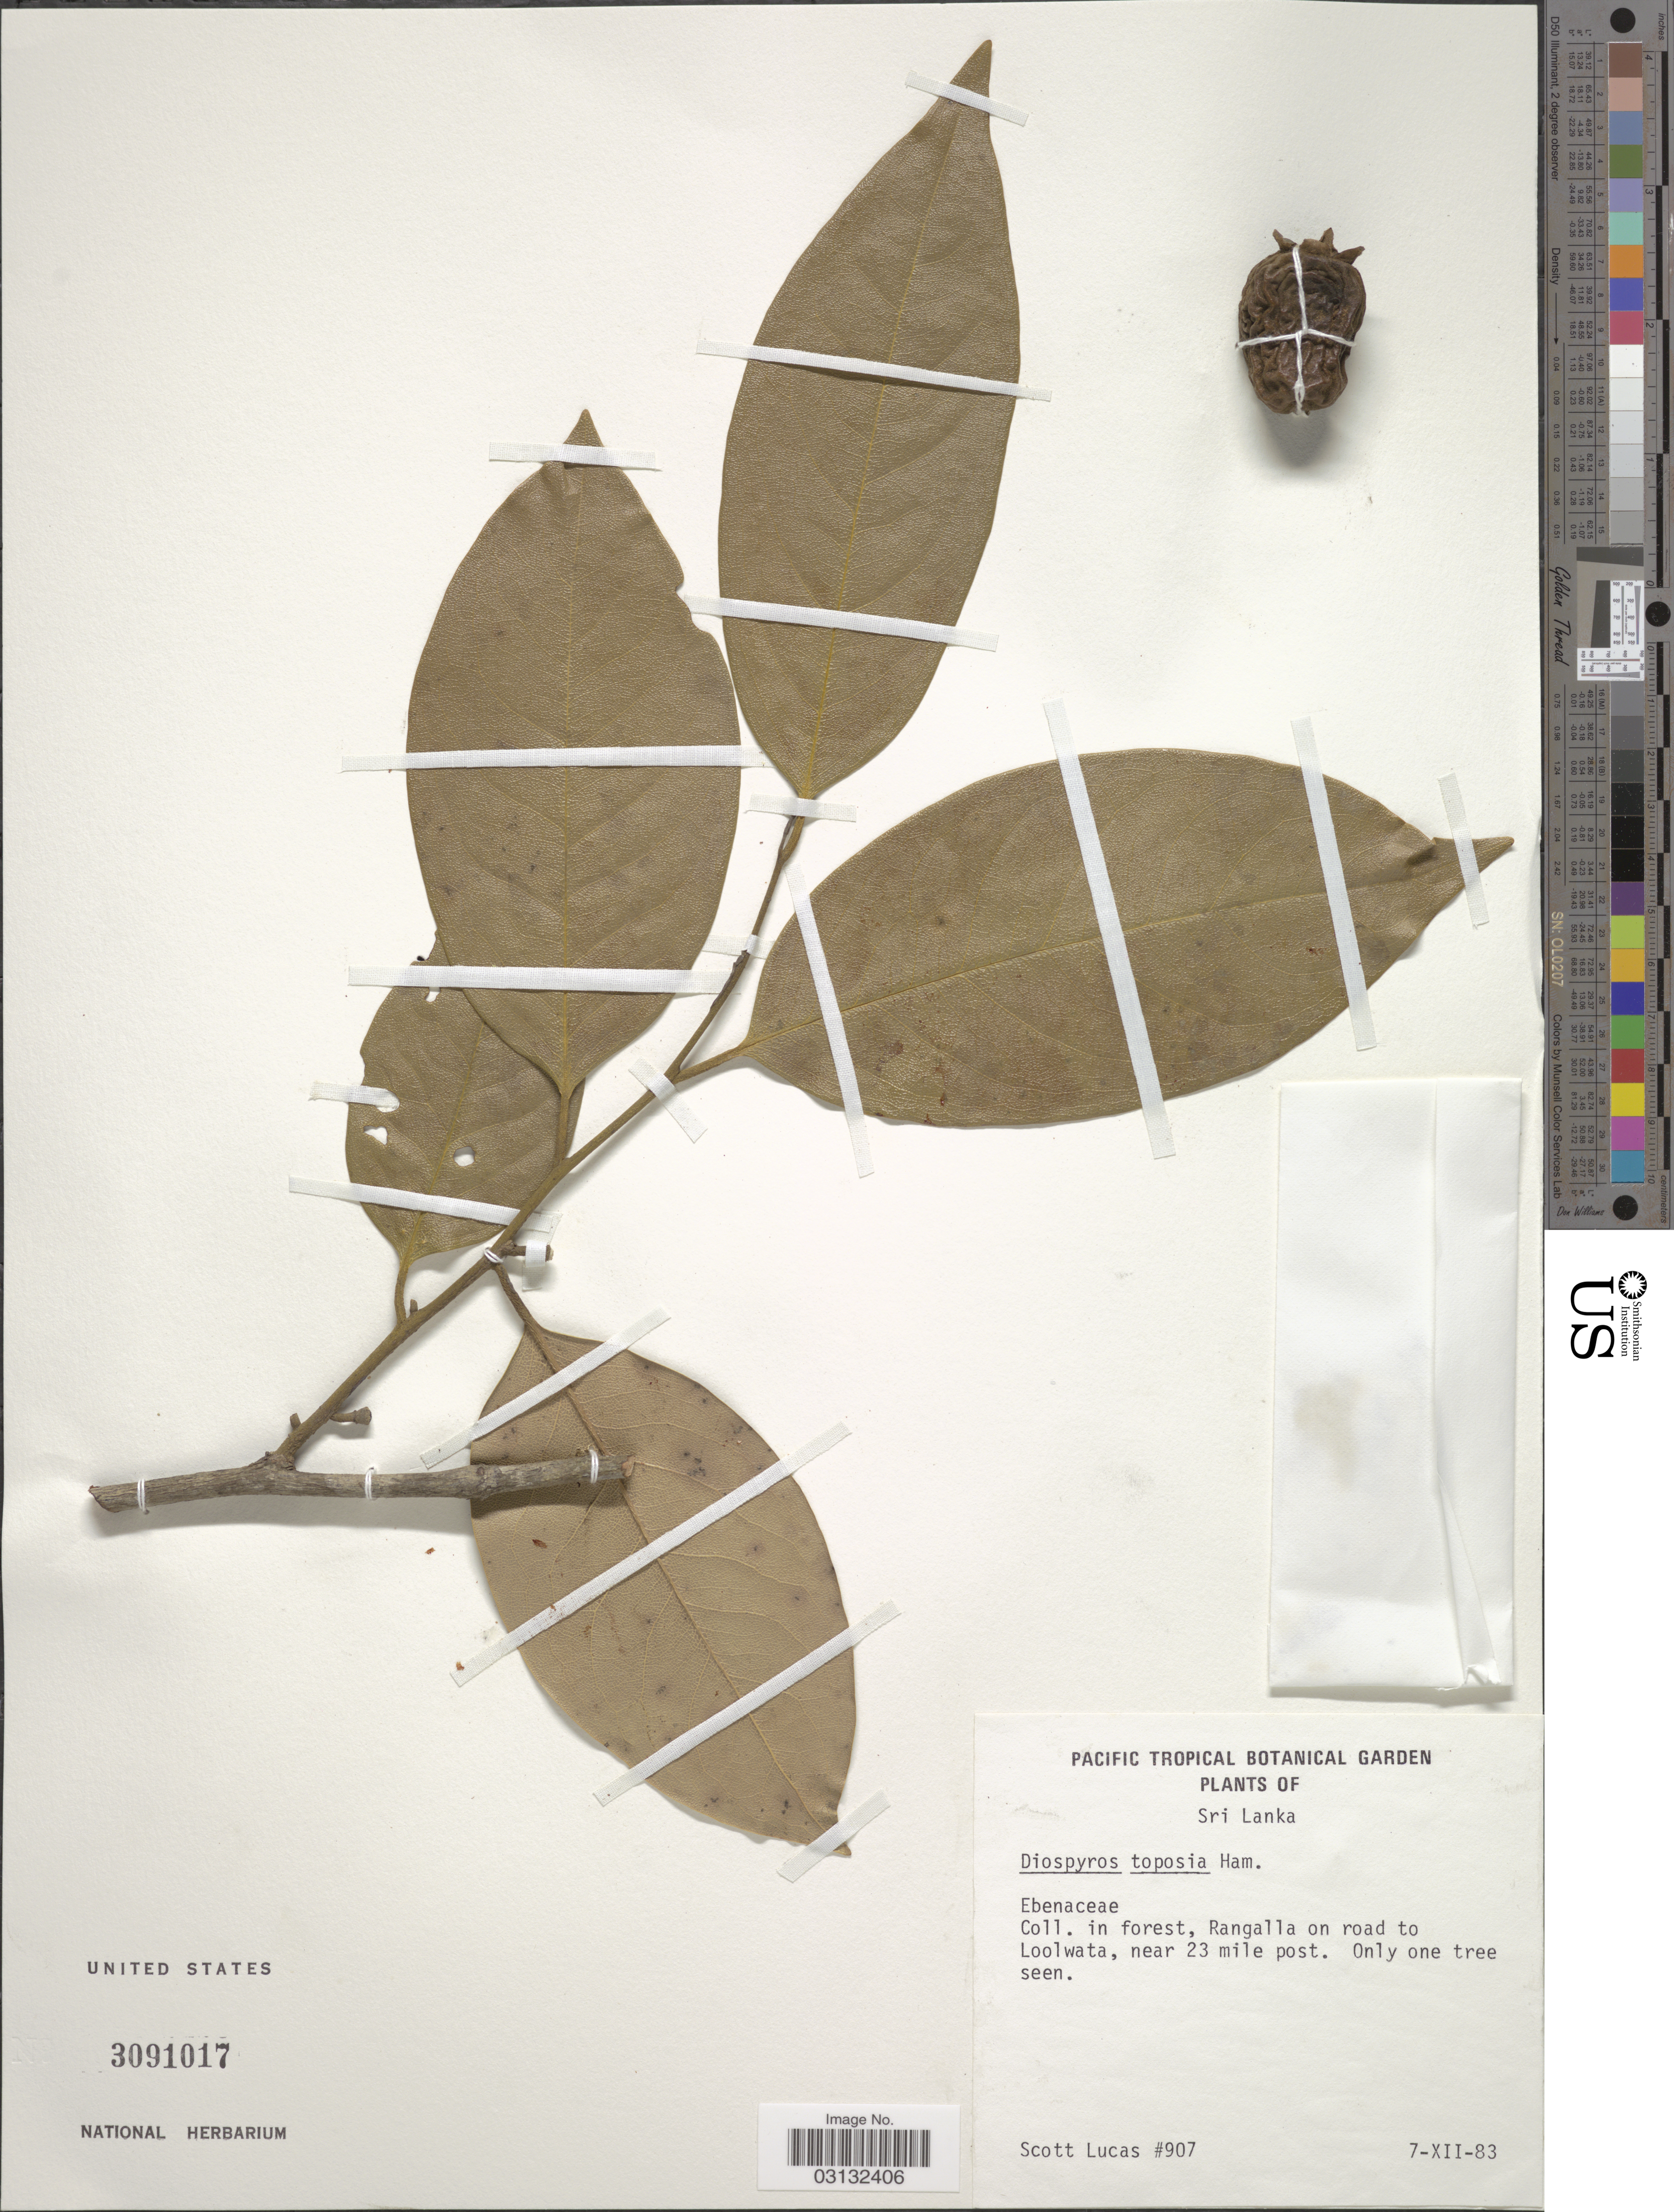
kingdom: Plantae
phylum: Tracheophyta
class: Magnoliopsida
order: Ericales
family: Ebenaceae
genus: Diospyros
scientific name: Diospyros toposia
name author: Buch.-Ham.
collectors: S. Lucas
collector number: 907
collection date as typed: Transcribed d/m/y: 7/12/83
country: Sri Lanka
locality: Rangalla on road to Loolwata, near 23 mile post.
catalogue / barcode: US 3091017